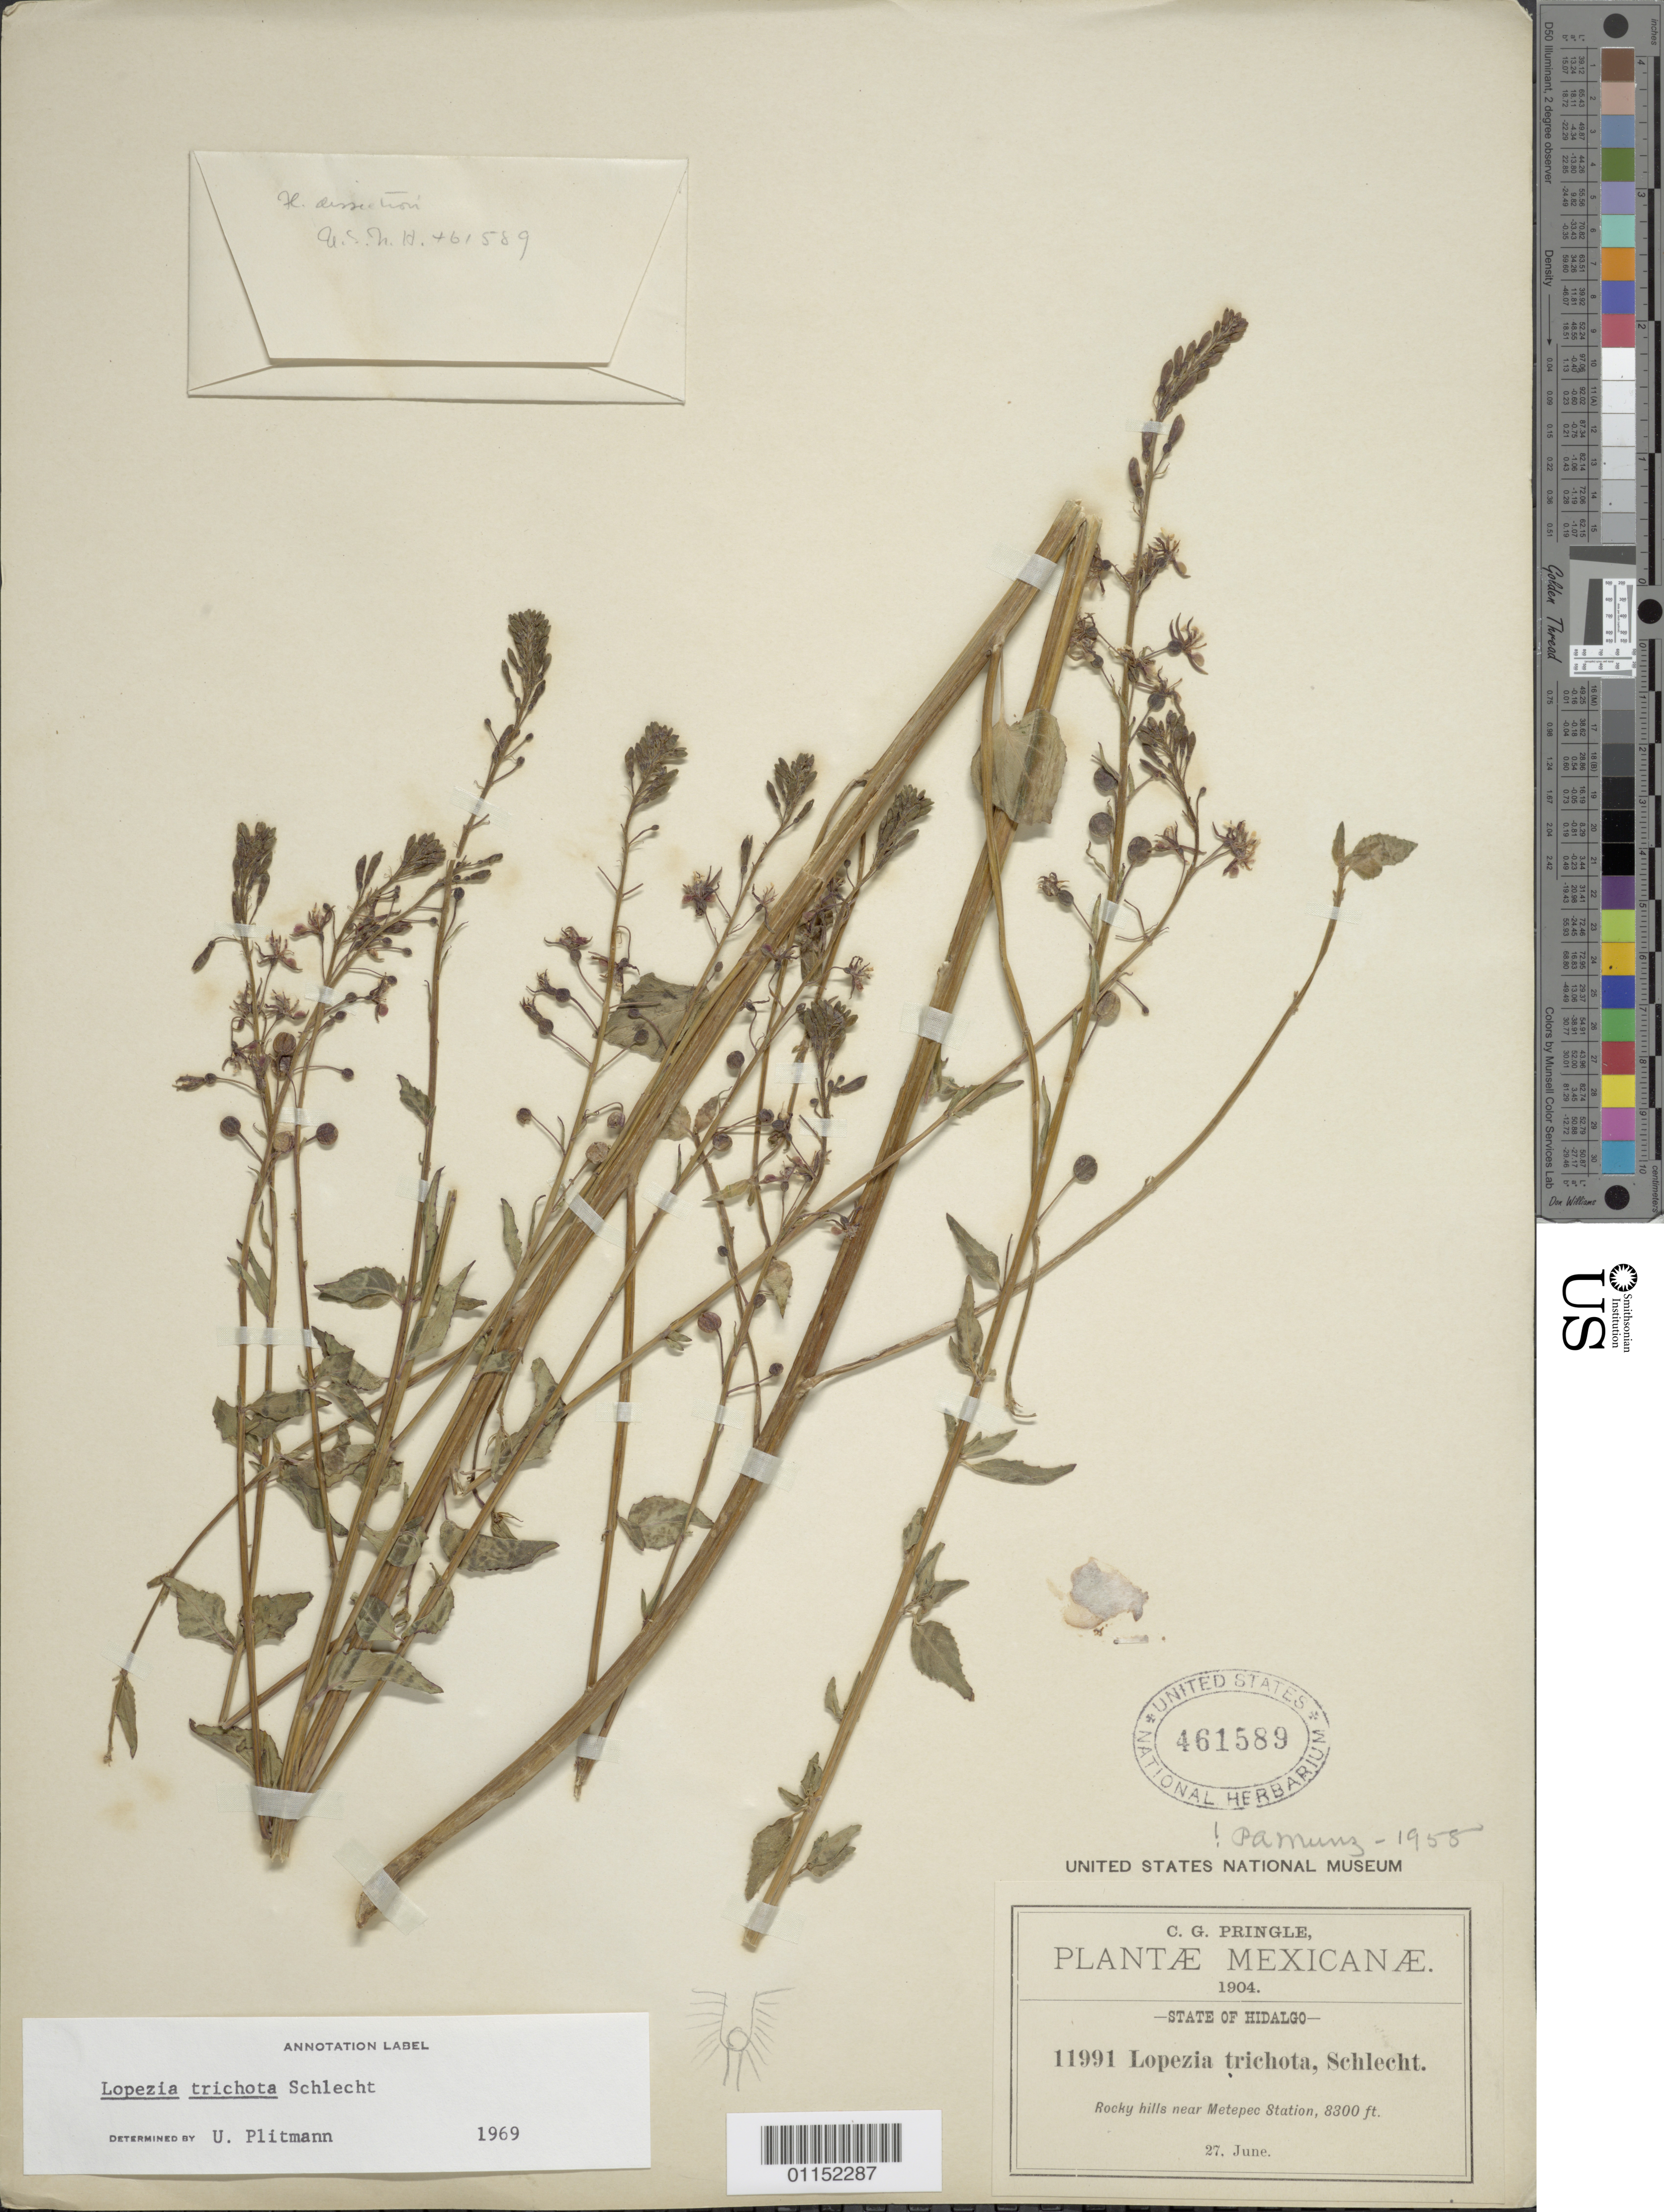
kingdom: Plantae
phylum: Tracheophyta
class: Magnoliopsida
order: Myrtales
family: Onagraceae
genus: Lopezia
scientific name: Lopezia trichota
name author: Schltdl.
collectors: C. G. Pringle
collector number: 11991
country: Mexico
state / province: Hidalgo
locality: Rocky hills near Metepec Station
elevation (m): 2530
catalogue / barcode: US 461589